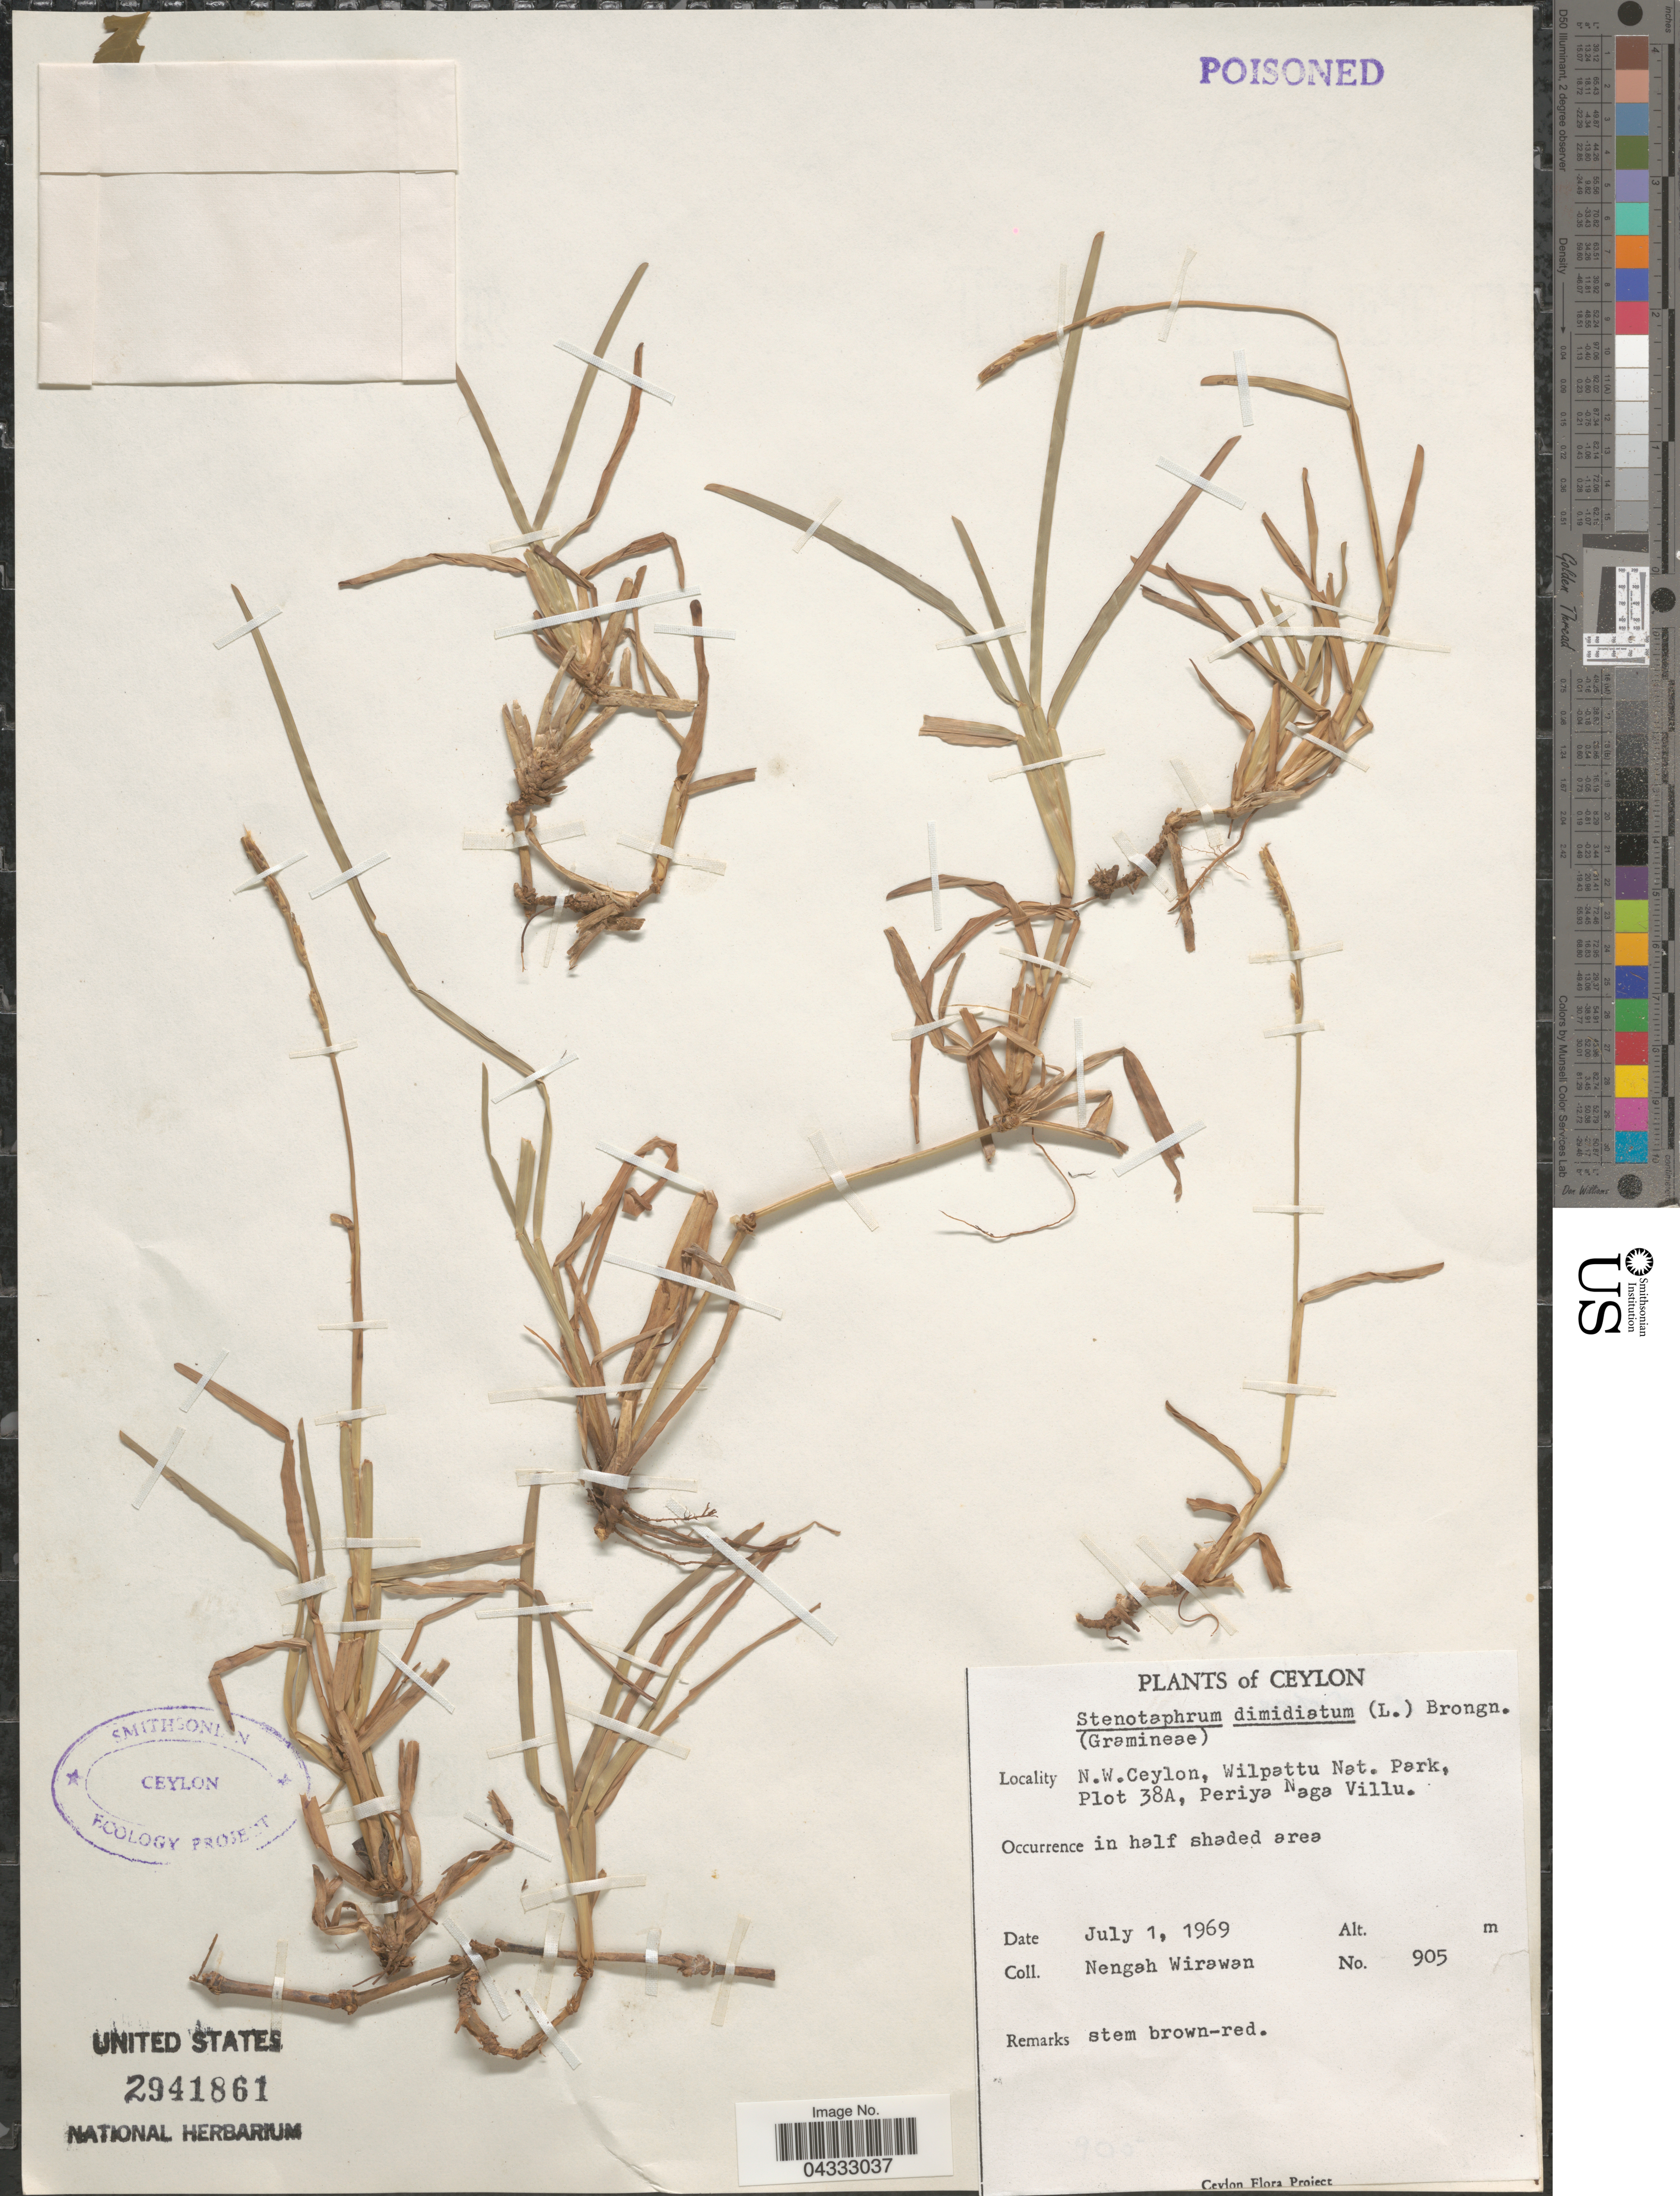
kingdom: Plantae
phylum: Tracheophyta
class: Liliopsida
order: Poales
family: Poaceae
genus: Stenotaphrum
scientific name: Stenotaphrum dimidiatum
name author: (L.) Brongn.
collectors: N. Wirawan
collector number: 905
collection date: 1969-07-01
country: Sri Lanka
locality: Ceylon. N.W. Ceylon, Wilpattu Nat. Park, Plot 38A, Periya Naga Villu.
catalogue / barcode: US 2941861